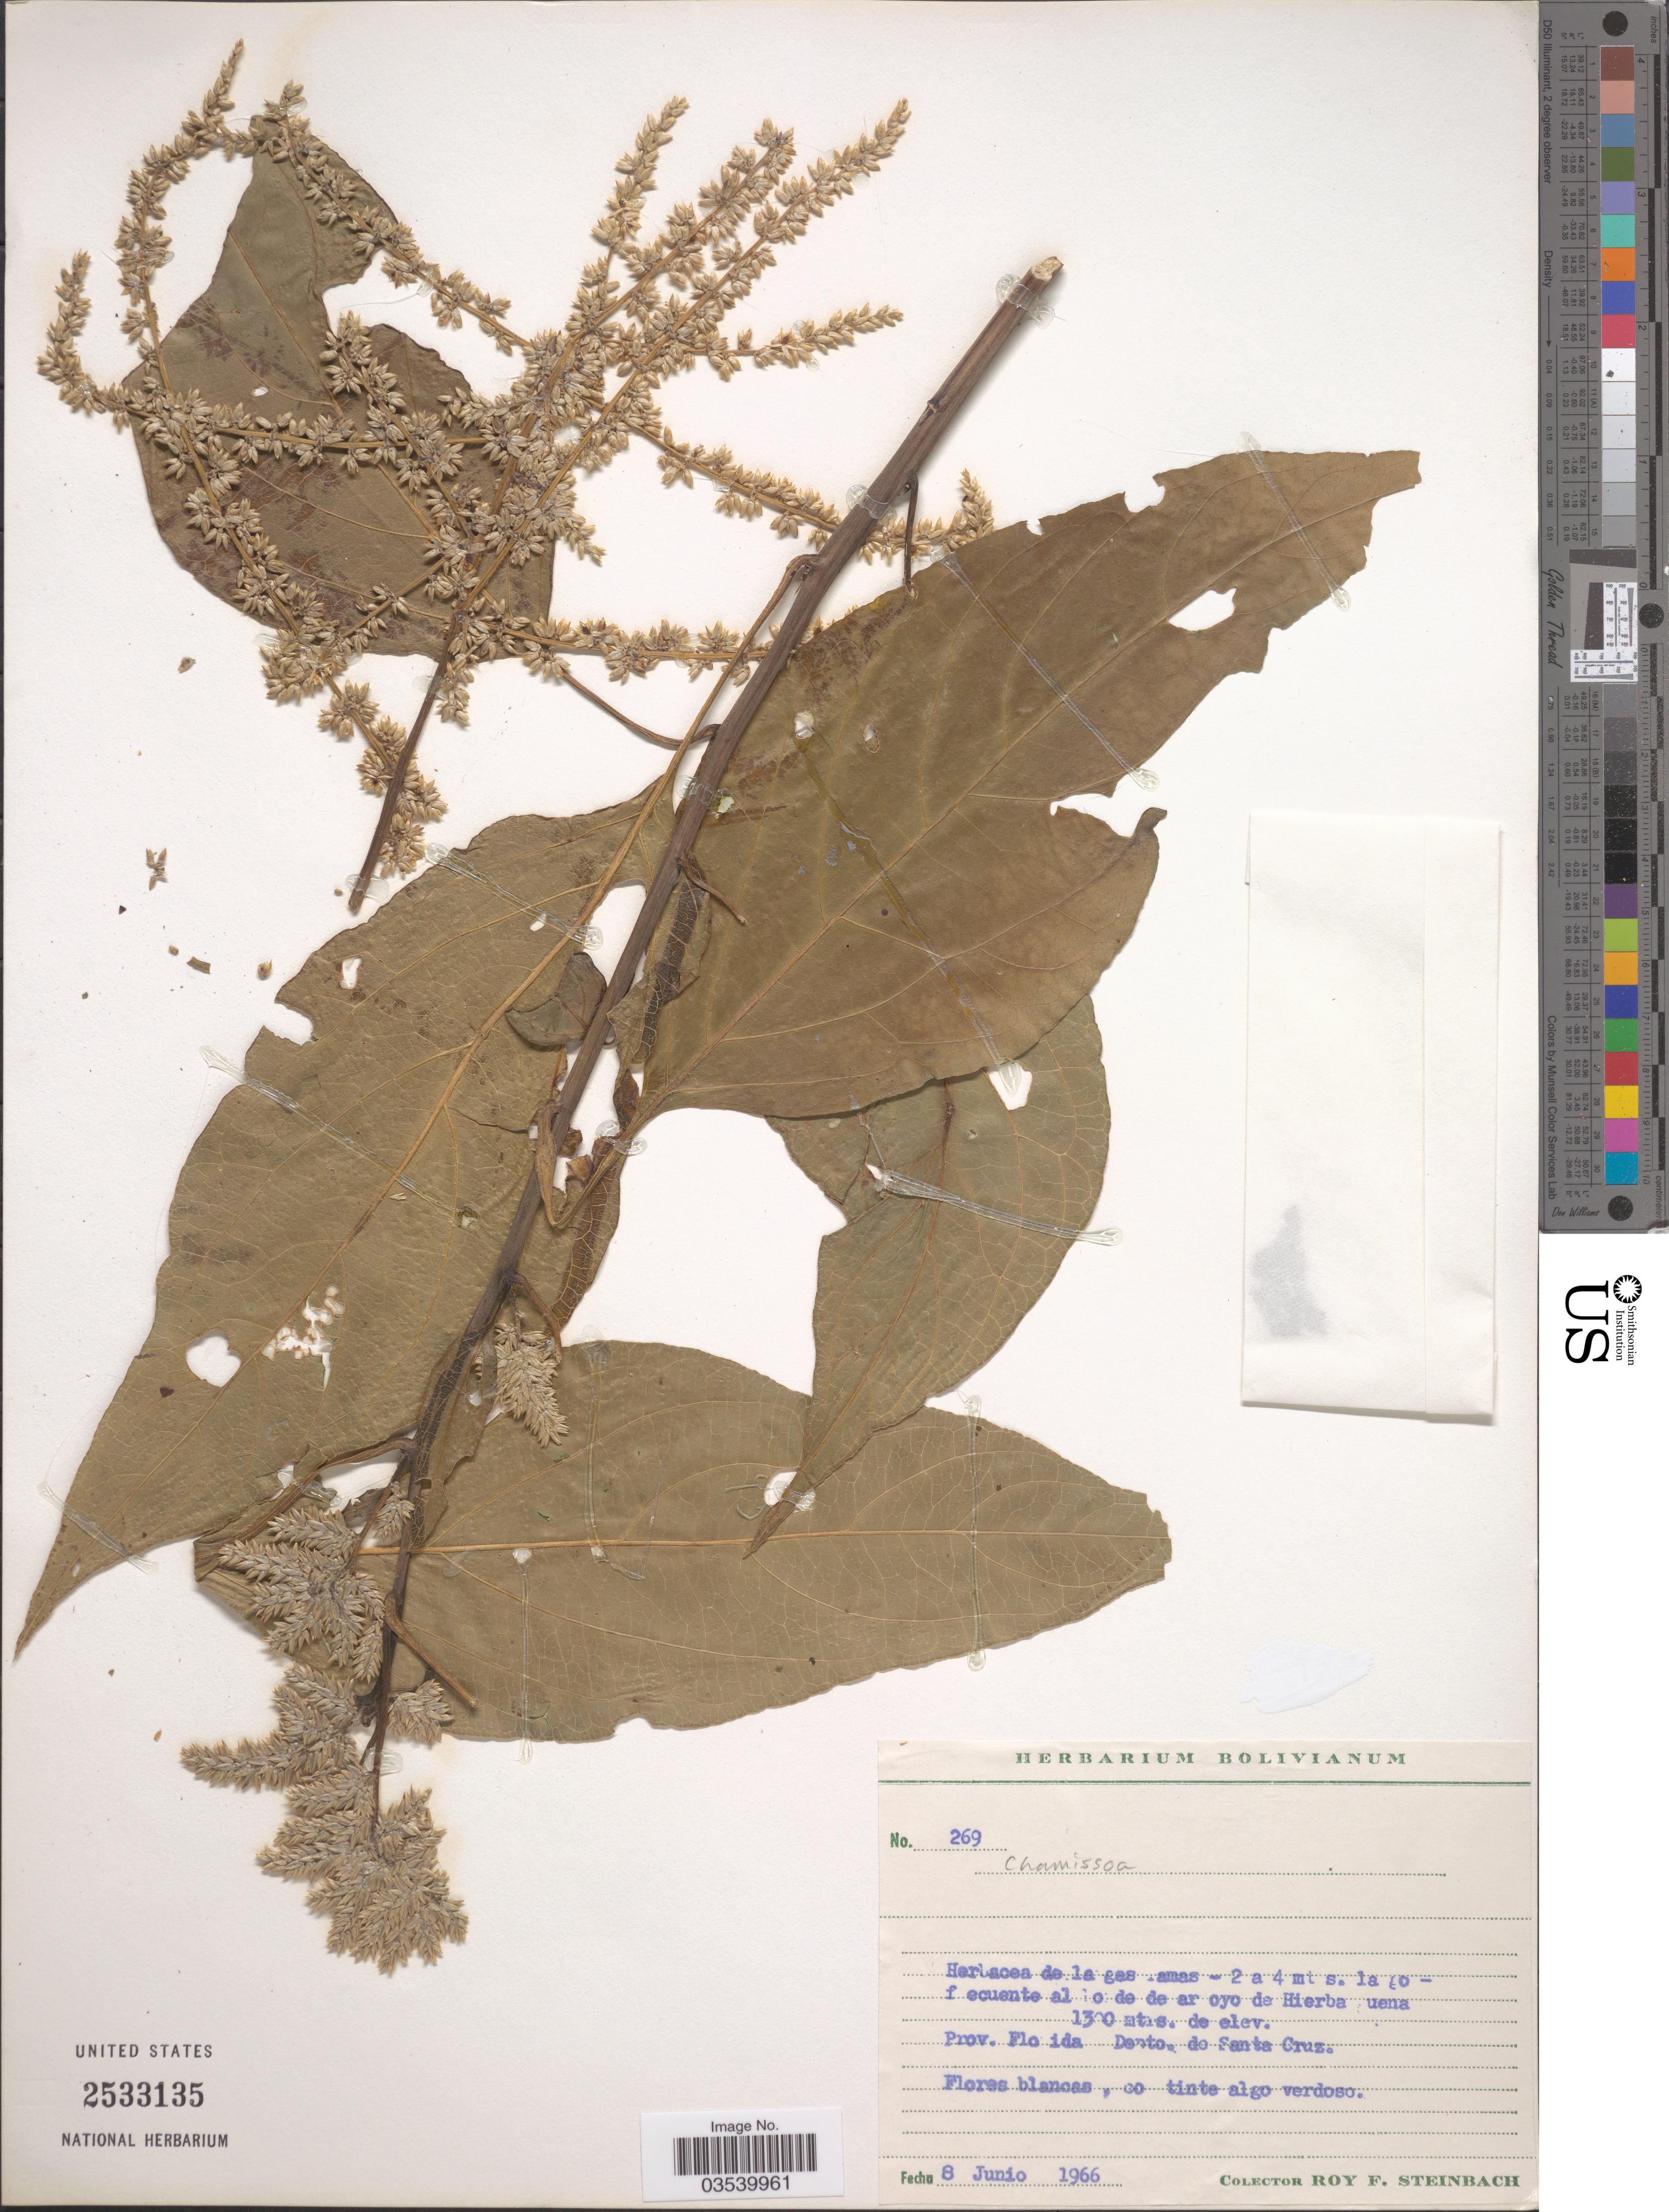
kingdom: Plantae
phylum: Tracheophyta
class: Magnoliopsida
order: Caryophyllales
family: Amaranthaceae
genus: Chamissoa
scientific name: Chamissoa sp.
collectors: R. F. Steinbach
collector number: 269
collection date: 1966-06-08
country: Bolivia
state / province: Santa Cruz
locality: Prov. Flo ida Depto. de Santa Cruz.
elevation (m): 1300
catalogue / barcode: US 2533135